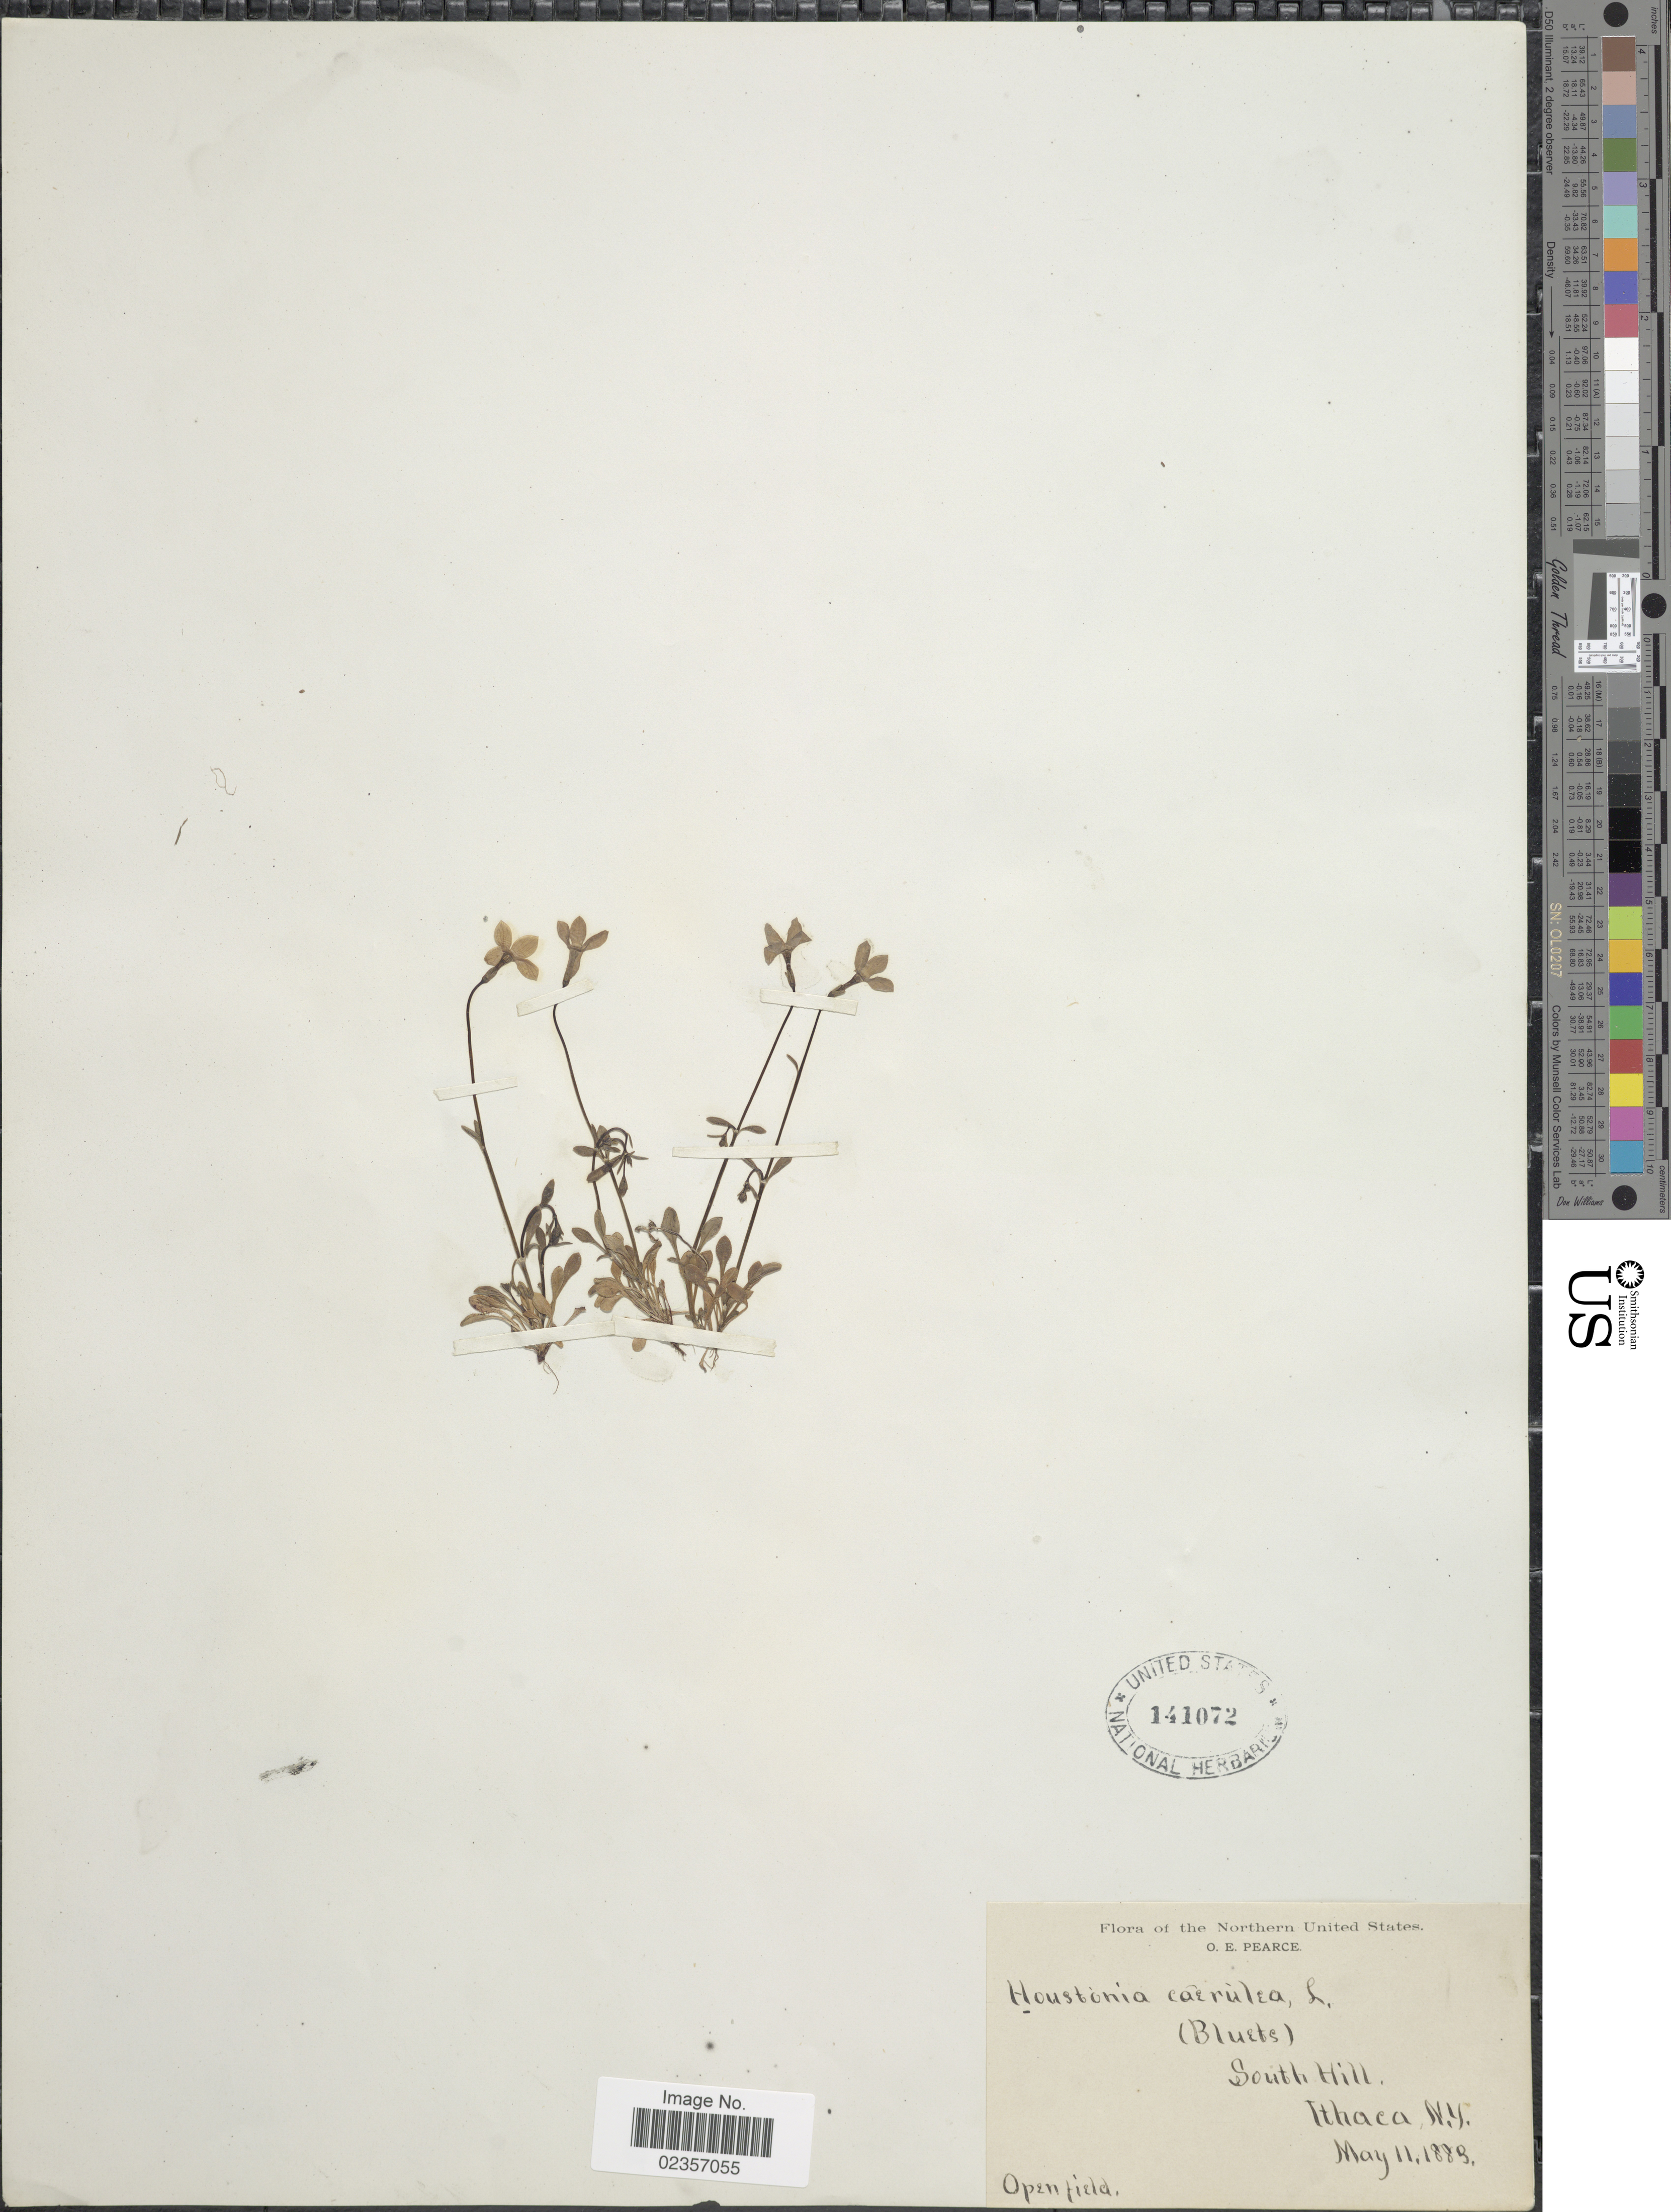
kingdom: Plantae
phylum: Tracheophyta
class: Magnoliopsida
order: Gentianales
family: Rubiaceae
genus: Houstonia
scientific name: Houstonia caerulea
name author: L.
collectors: O. E. Pearce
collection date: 1883-05-11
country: United States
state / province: New York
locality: The Northern United States, South Hill, Ithaca, Open field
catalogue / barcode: US 141072